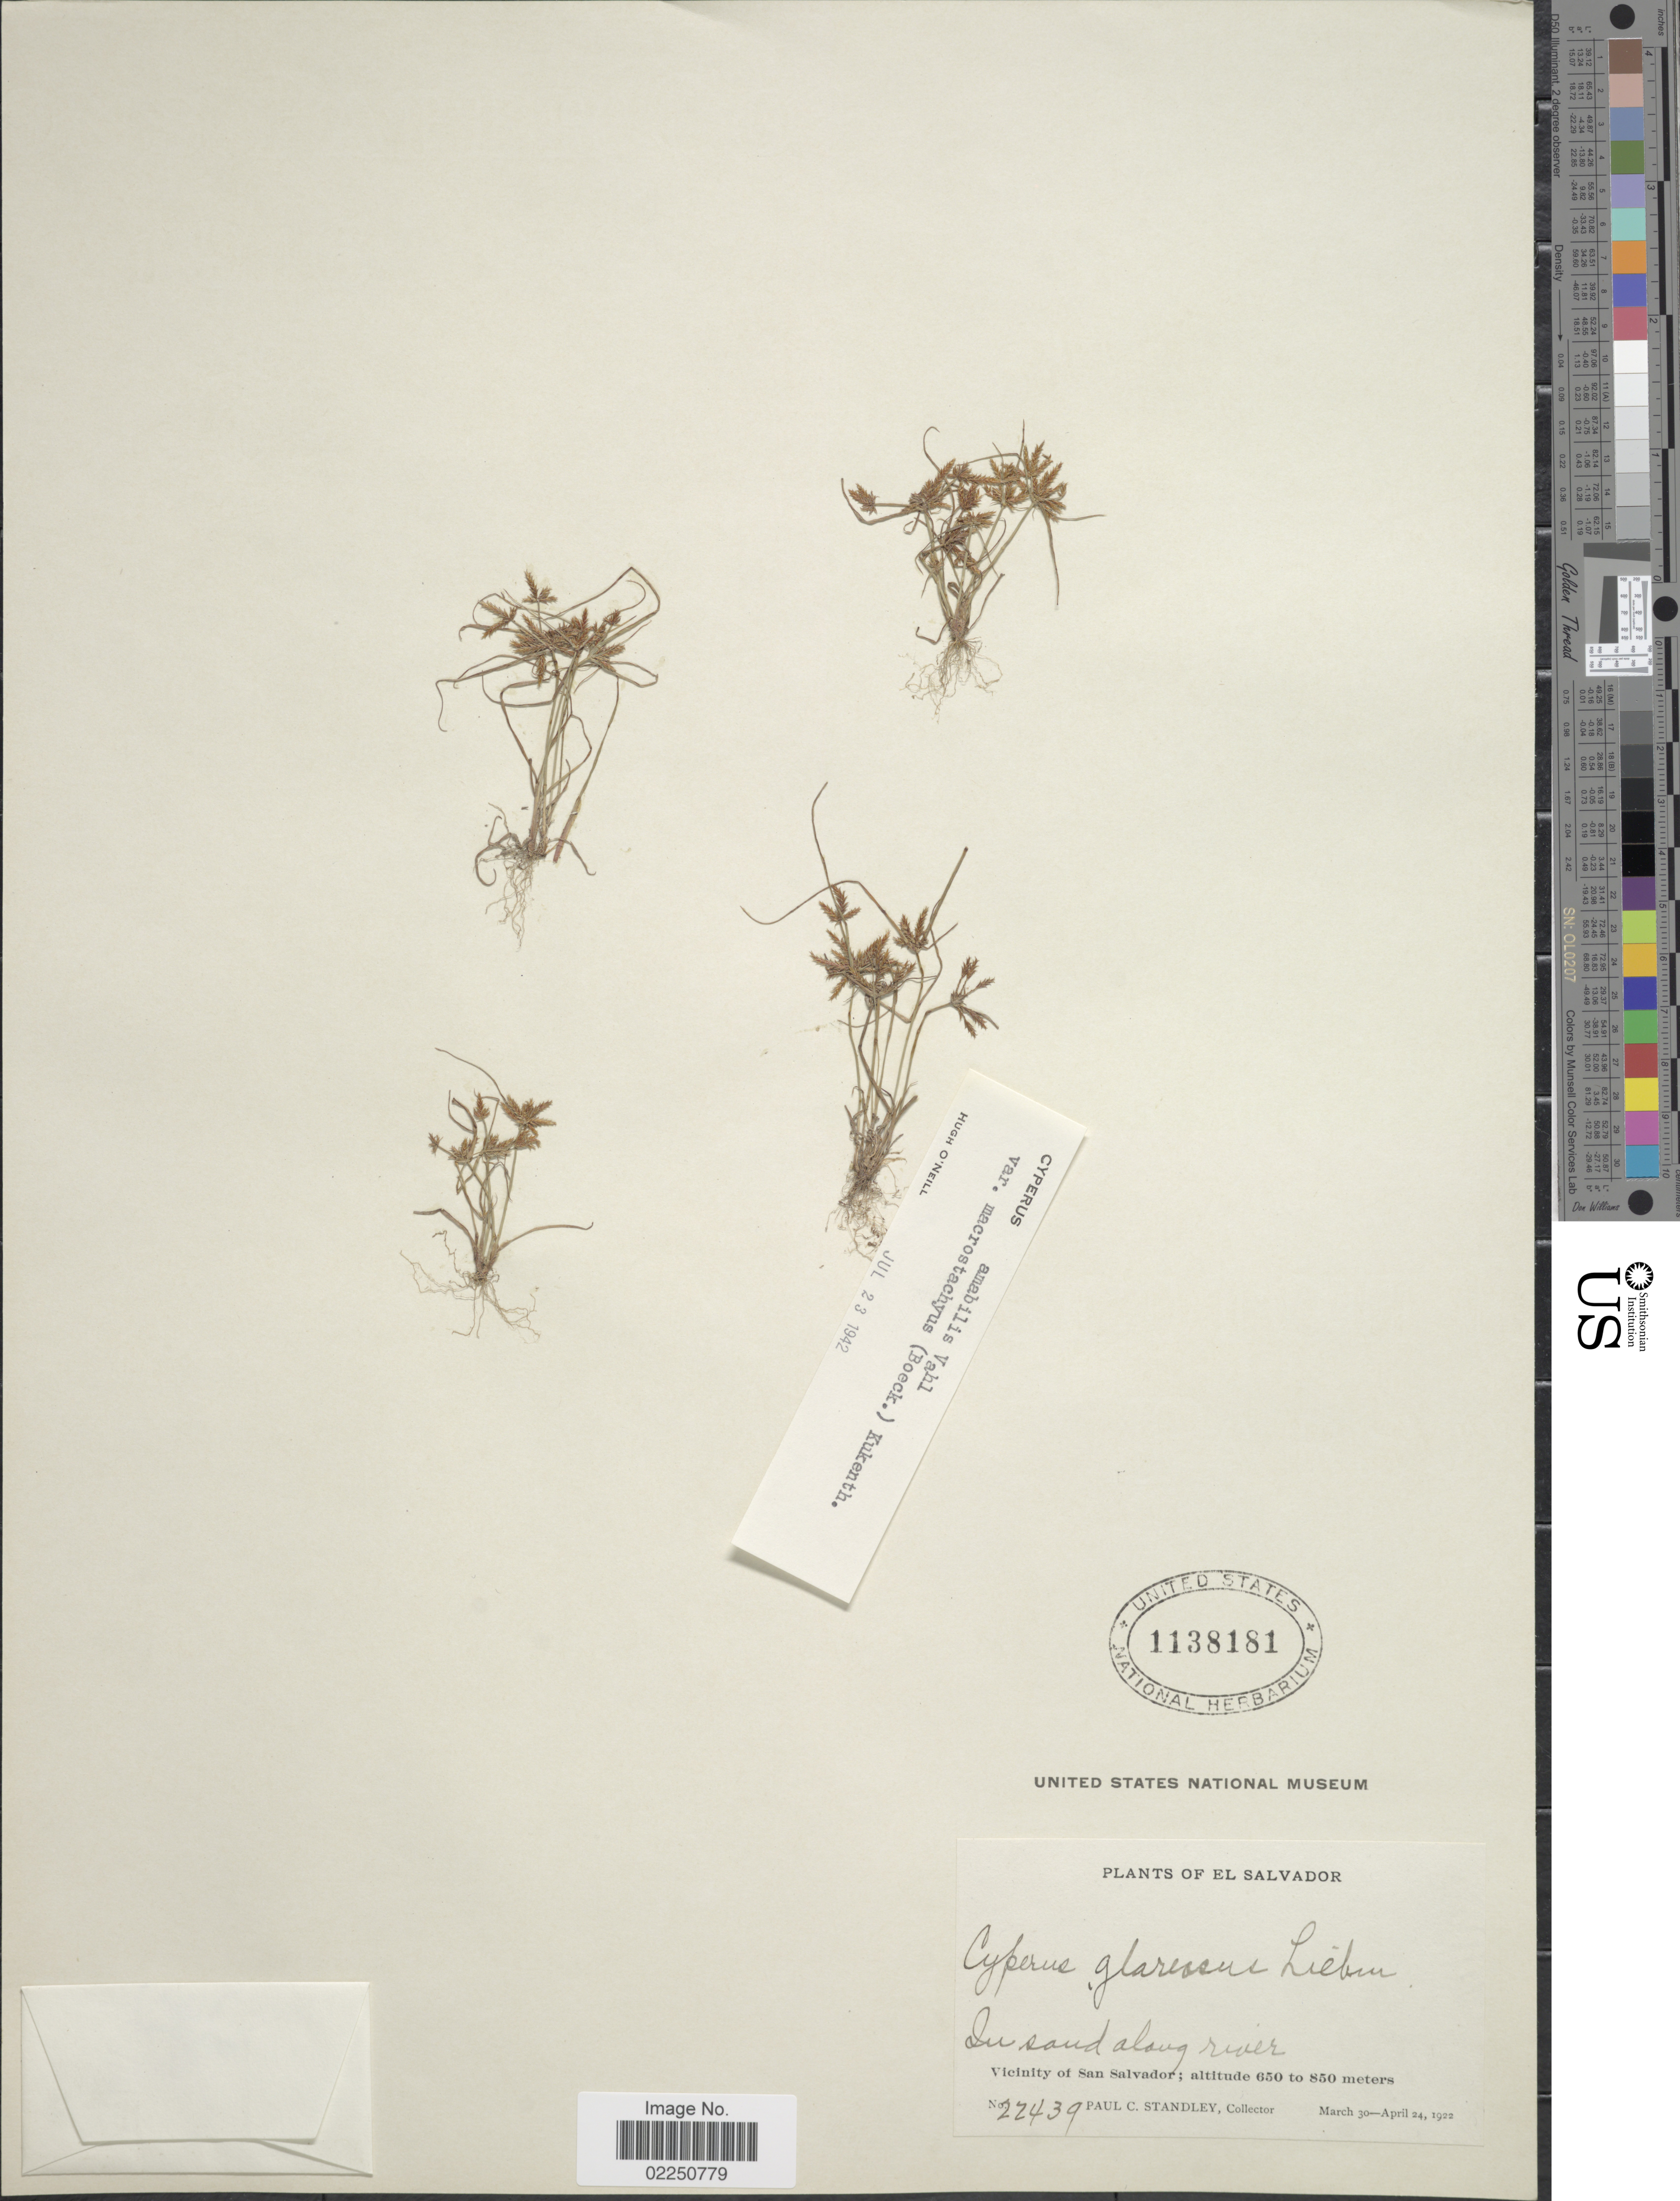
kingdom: Plantae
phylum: Tracheophyta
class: Liliopsida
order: Poales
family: Cyperaceae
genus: Cyperus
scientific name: Cyperus amabilis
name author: Vahl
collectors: P. C. Standley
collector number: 22439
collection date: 1922-03-30/1922-04-24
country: El Salvador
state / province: San Salvador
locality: In sand along river. Vicinity of San Salvador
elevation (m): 650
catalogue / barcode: US 1138181